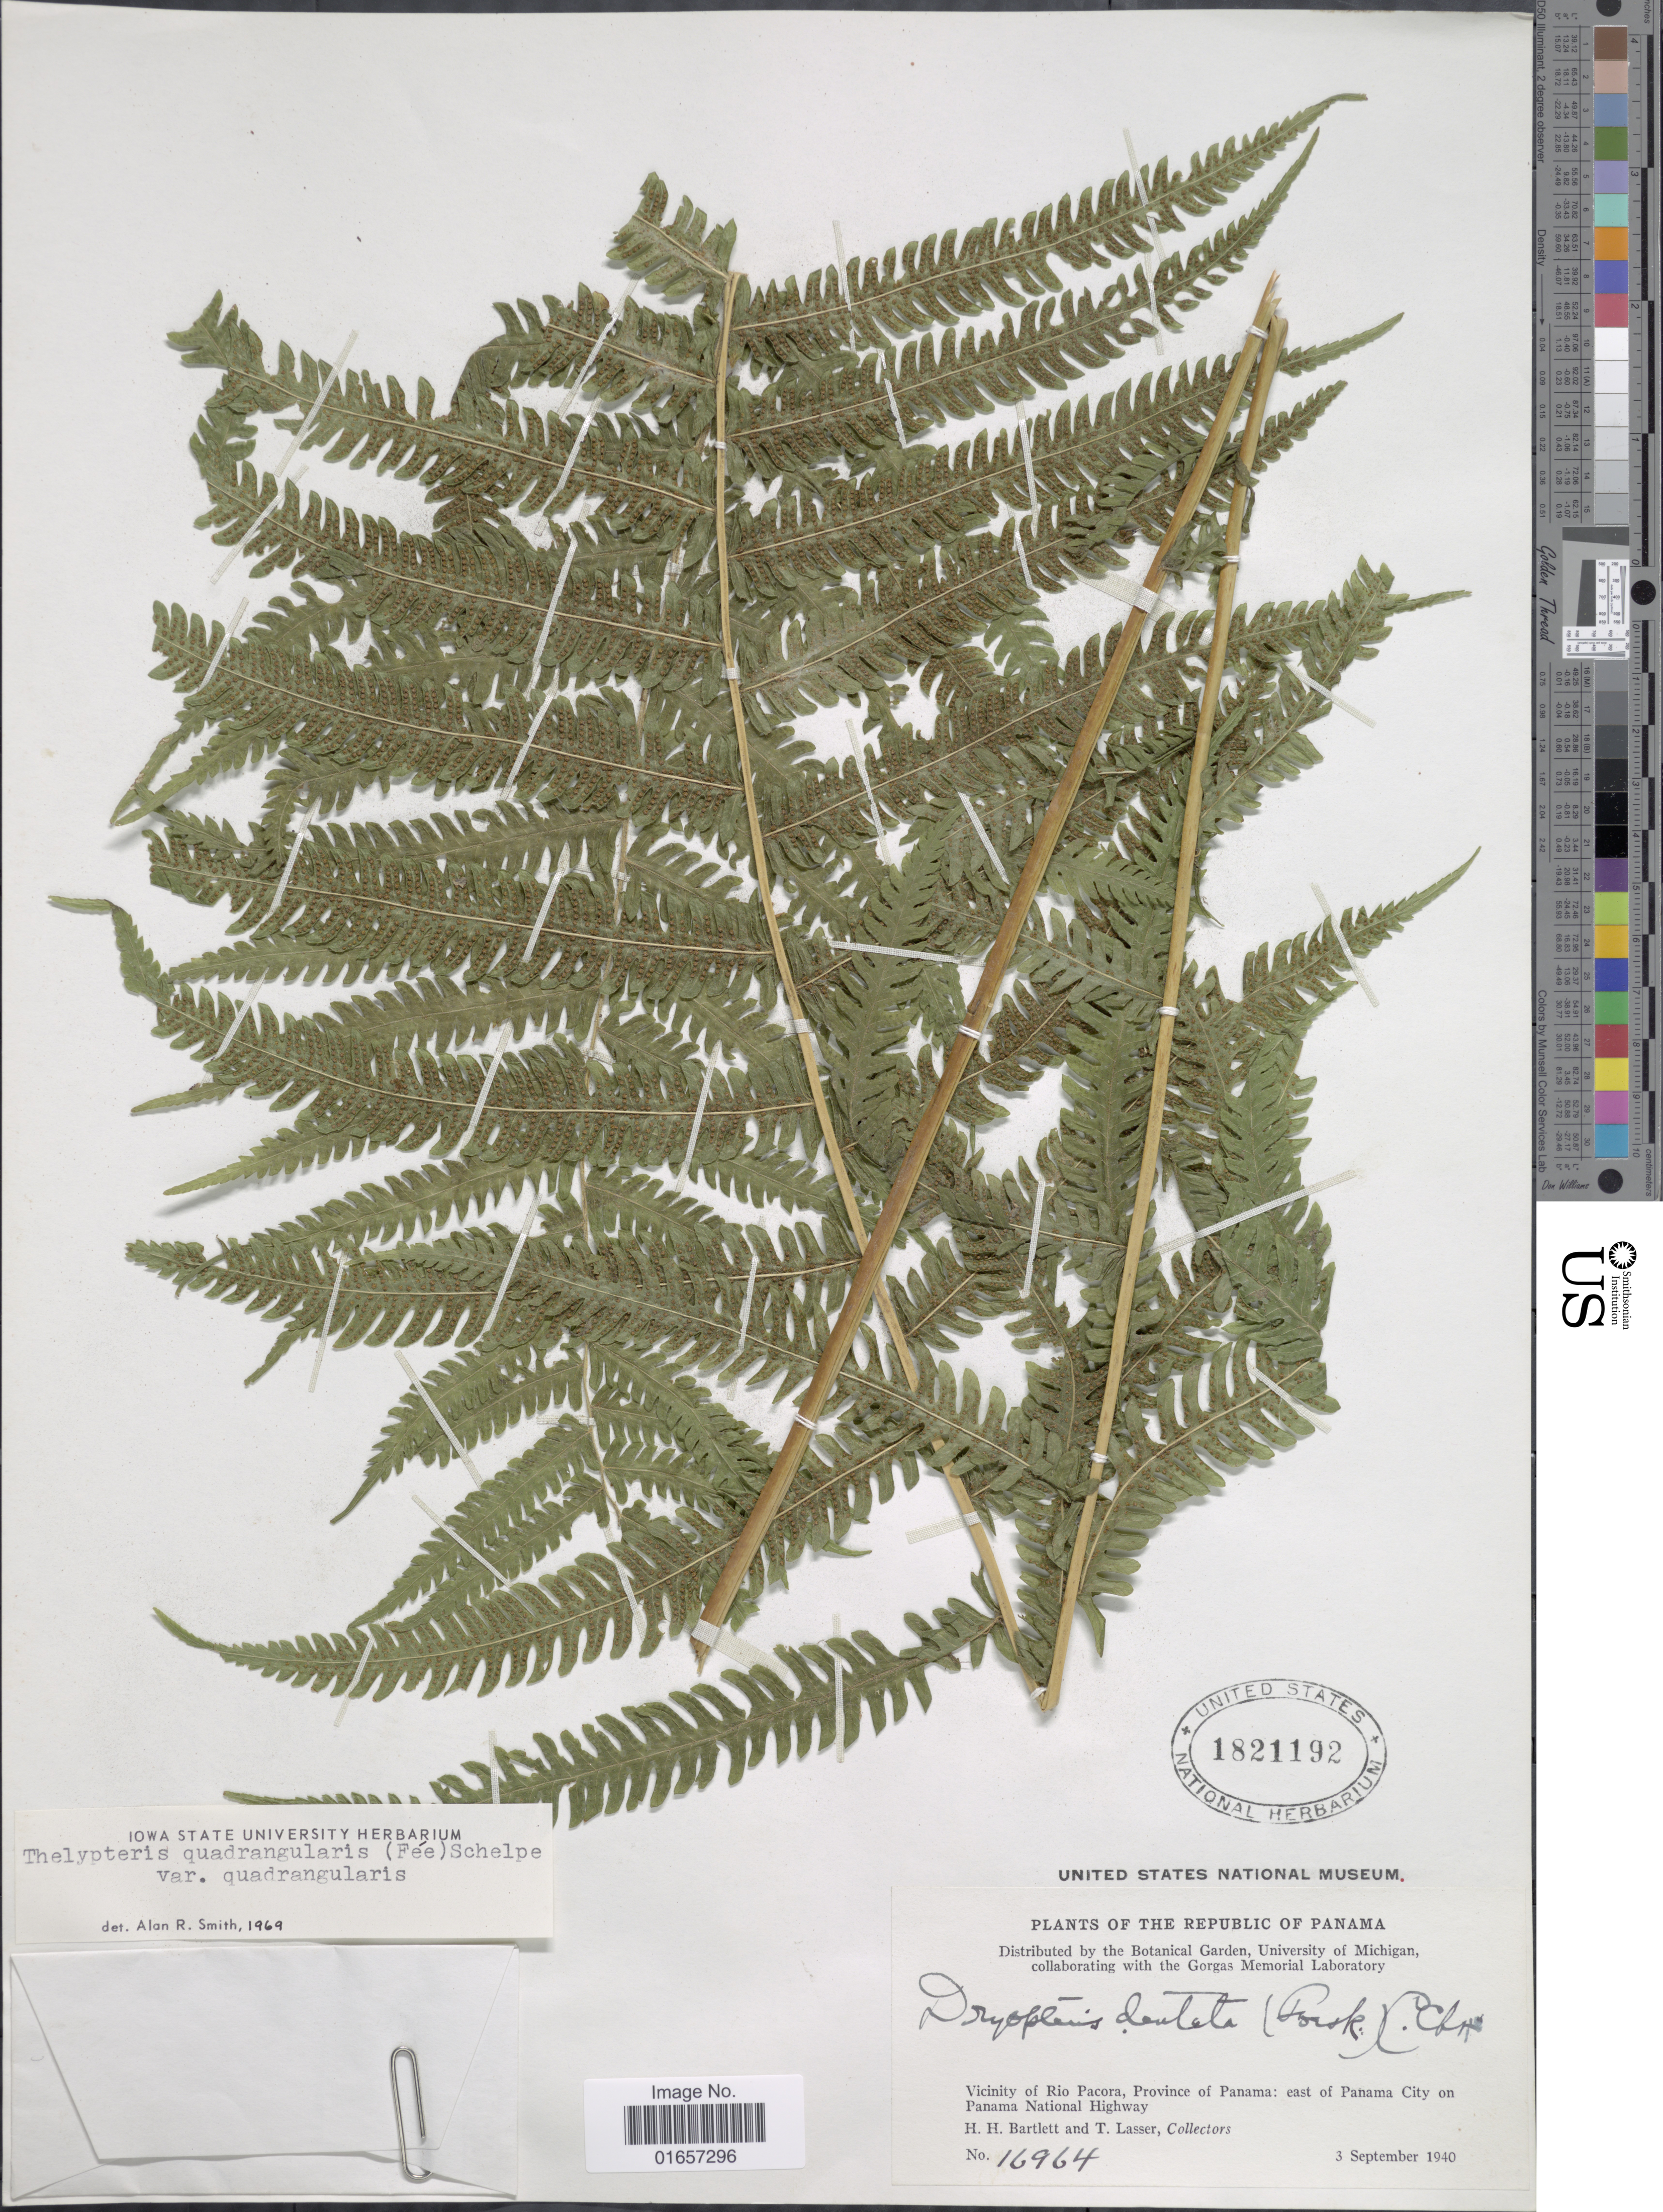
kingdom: Plantae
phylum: Tracheophyta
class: Polypodiopsida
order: Polypodiales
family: Thelypteridaceae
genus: Christella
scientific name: Christella hispidula var. hispidula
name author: (Decne.) Holttum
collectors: H. H. Bartlett & T. Lasser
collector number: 16964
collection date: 1940-09-03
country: Panama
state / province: Panamá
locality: Vicinity of Rio Pacora, east of Panama City on Panama National Highway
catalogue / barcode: US 1821192